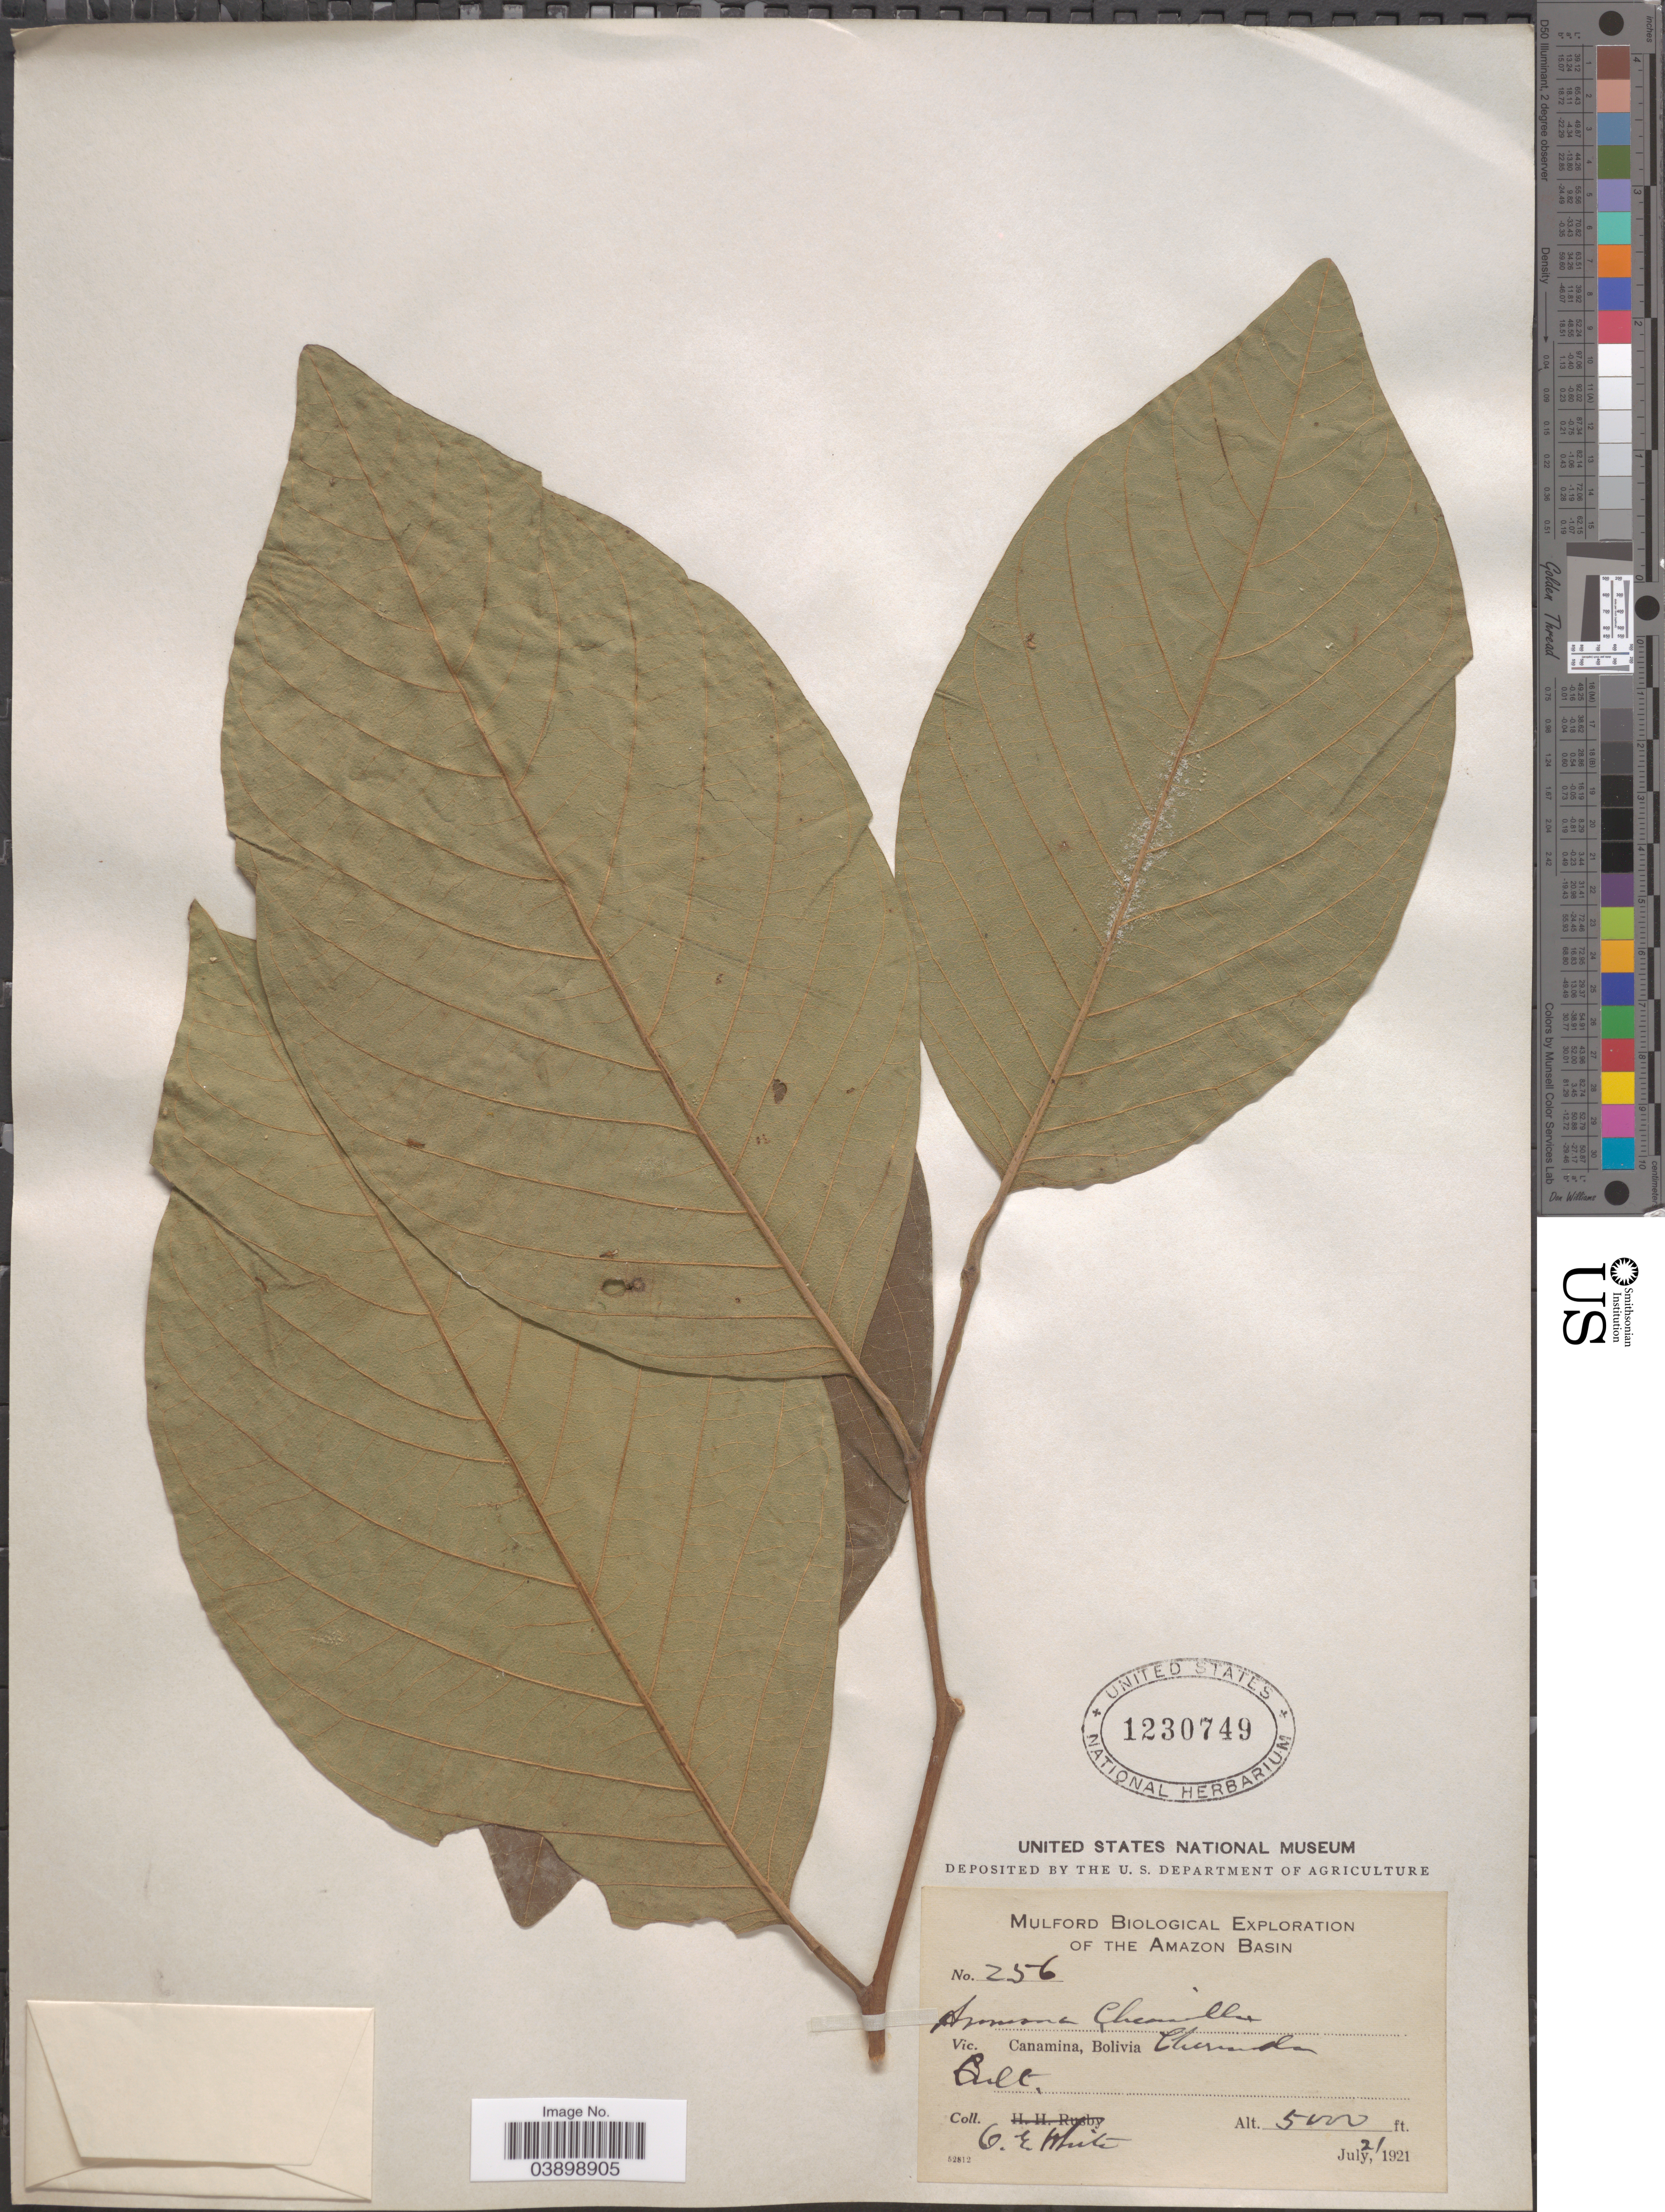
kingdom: Plantae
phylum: Tracheophyta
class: Magnoliopsida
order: Magnoliales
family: Annonaceae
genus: Annona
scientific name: Annona cherimola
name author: Mill.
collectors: O. E. White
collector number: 256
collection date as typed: July 21, 1921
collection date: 1921-07-21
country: Bolivia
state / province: La Paz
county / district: Inquisivi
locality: Cañamina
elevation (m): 1524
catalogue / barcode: US 1230749